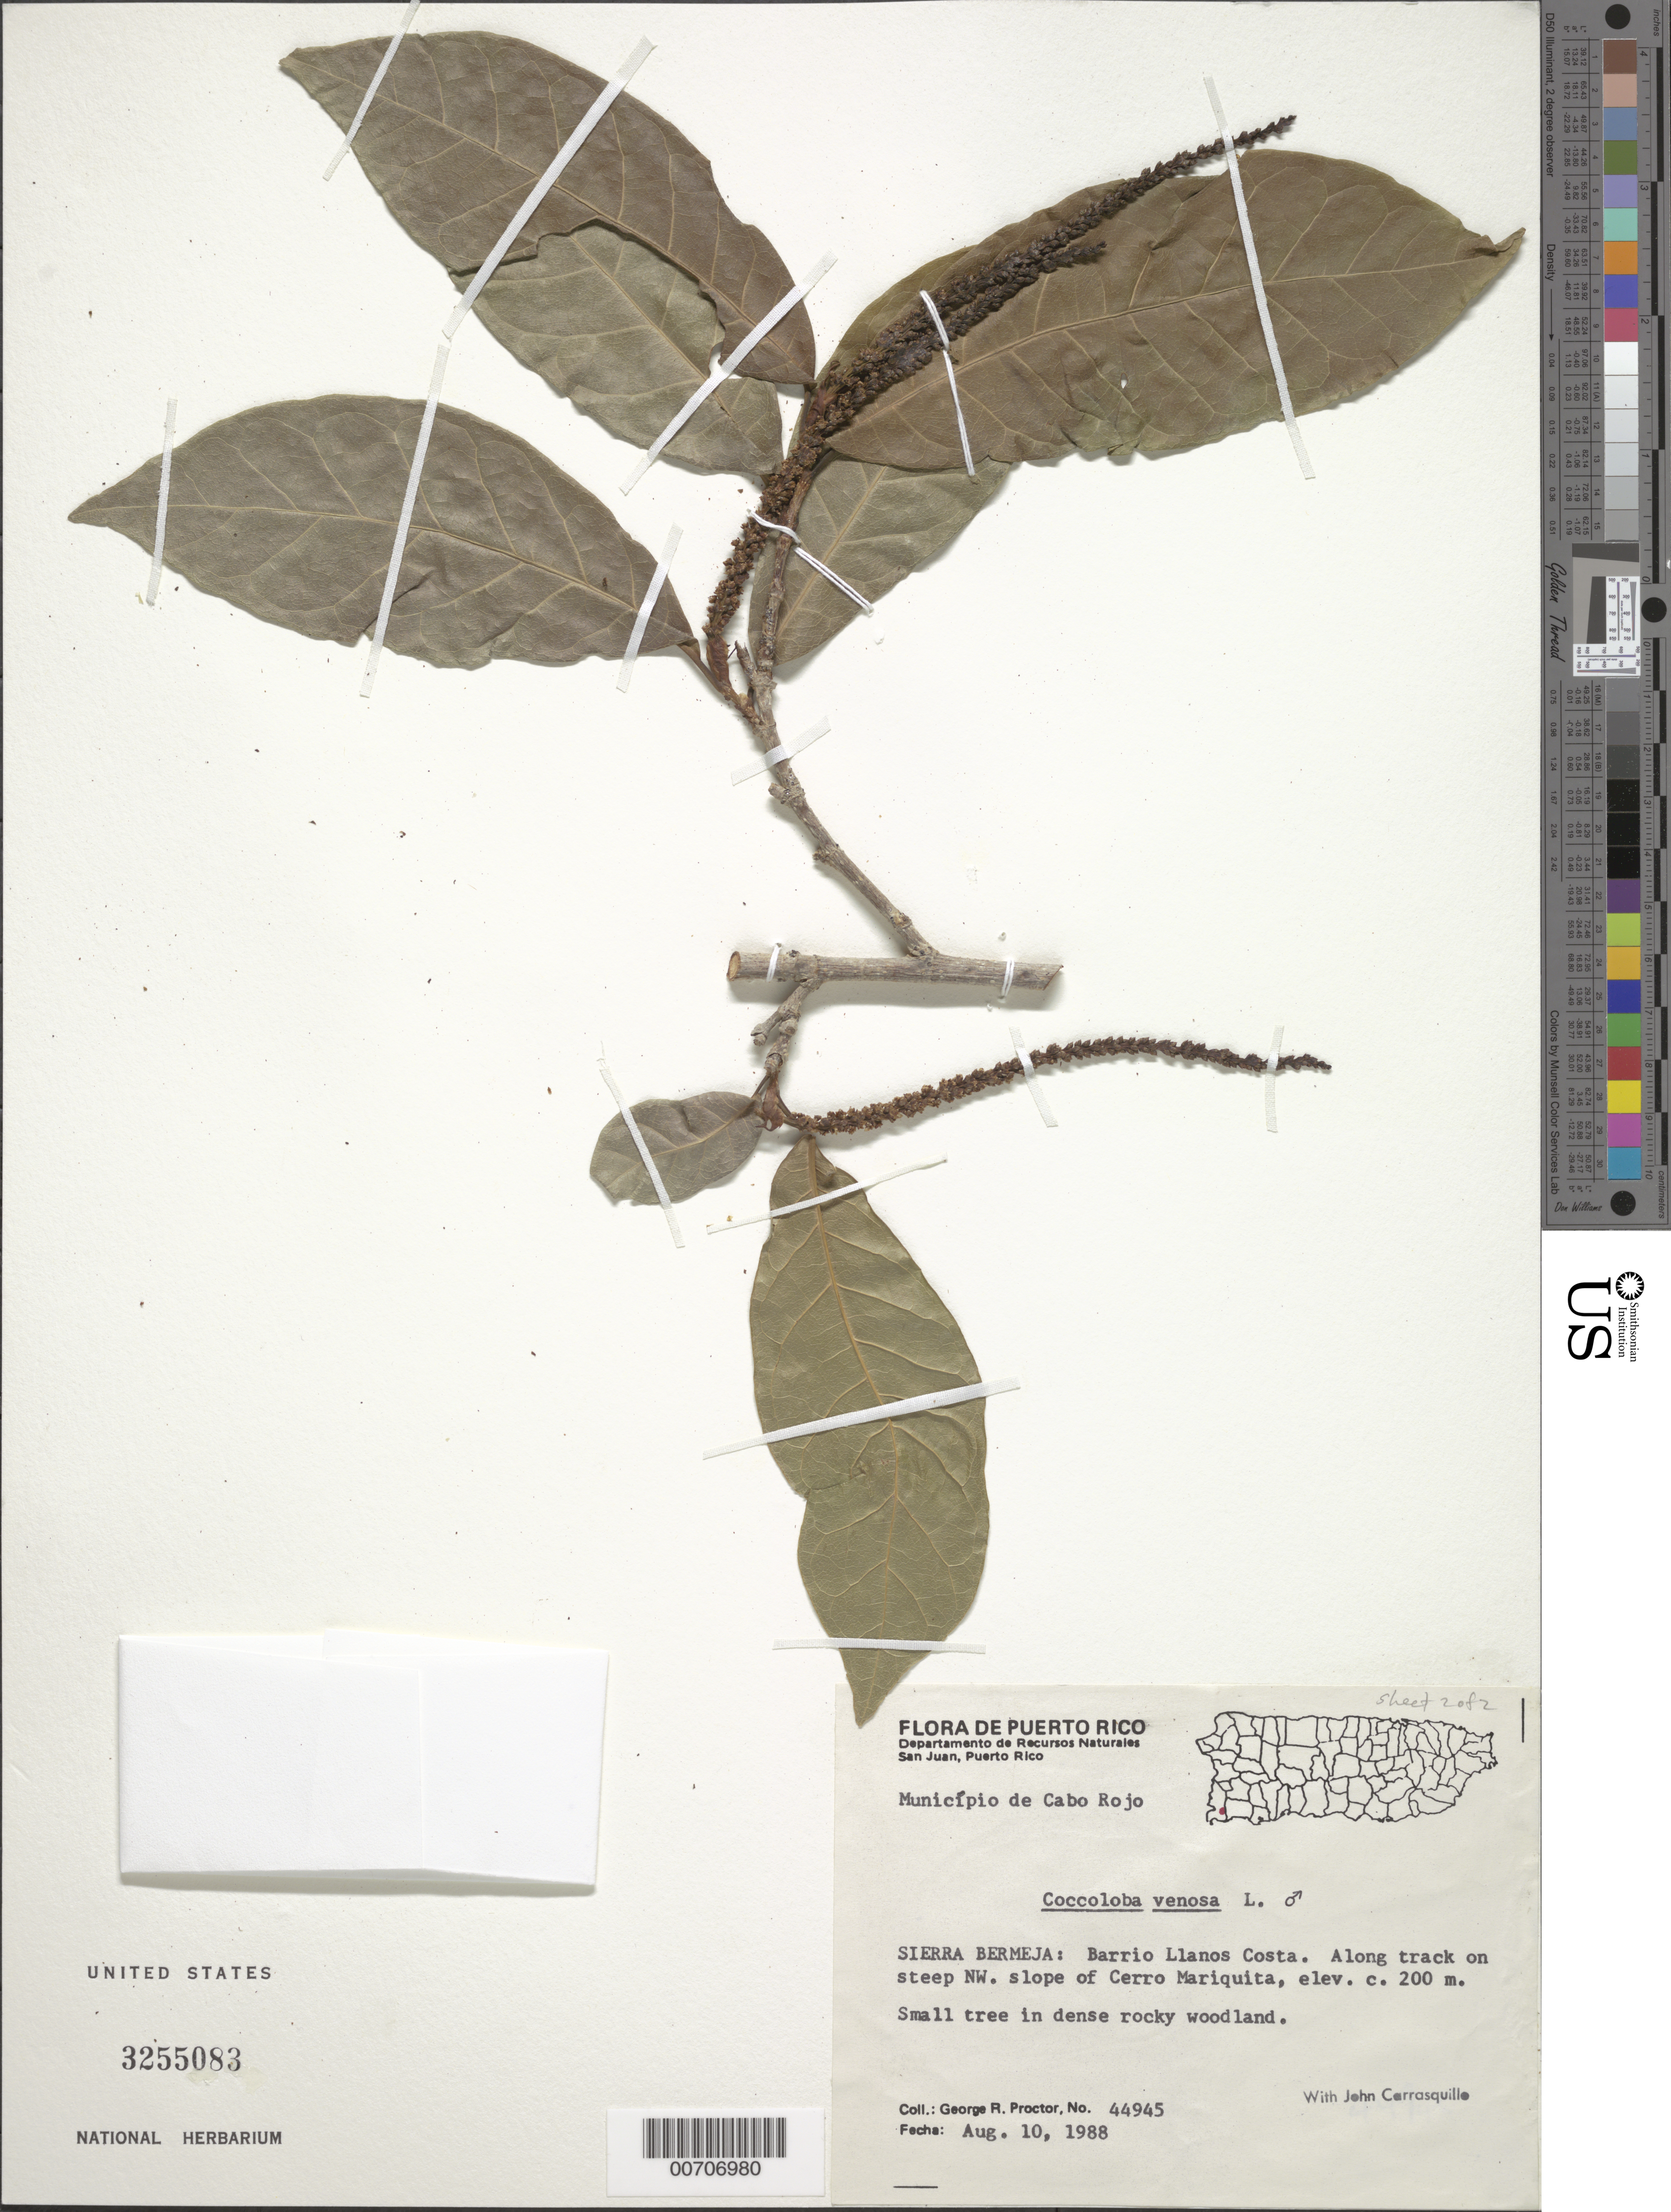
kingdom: Plantae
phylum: Tracheophyta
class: Magnoliopsida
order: Caryophyllales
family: Polygonaceae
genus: Coccoloba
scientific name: Coccoloba venosa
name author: L.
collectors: G. R. Proctor & J. Carrasquillo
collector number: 44945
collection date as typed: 10 Aug 1988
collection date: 1988-08-10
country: Puerto Rico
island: Greater Antilles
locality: Sierra Bermeja: Barrio Llanos Costa. Along track on steep NW slope of Cerro Mariquita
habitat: Dense rocky woodland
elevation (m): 200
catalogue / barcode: US 3255083